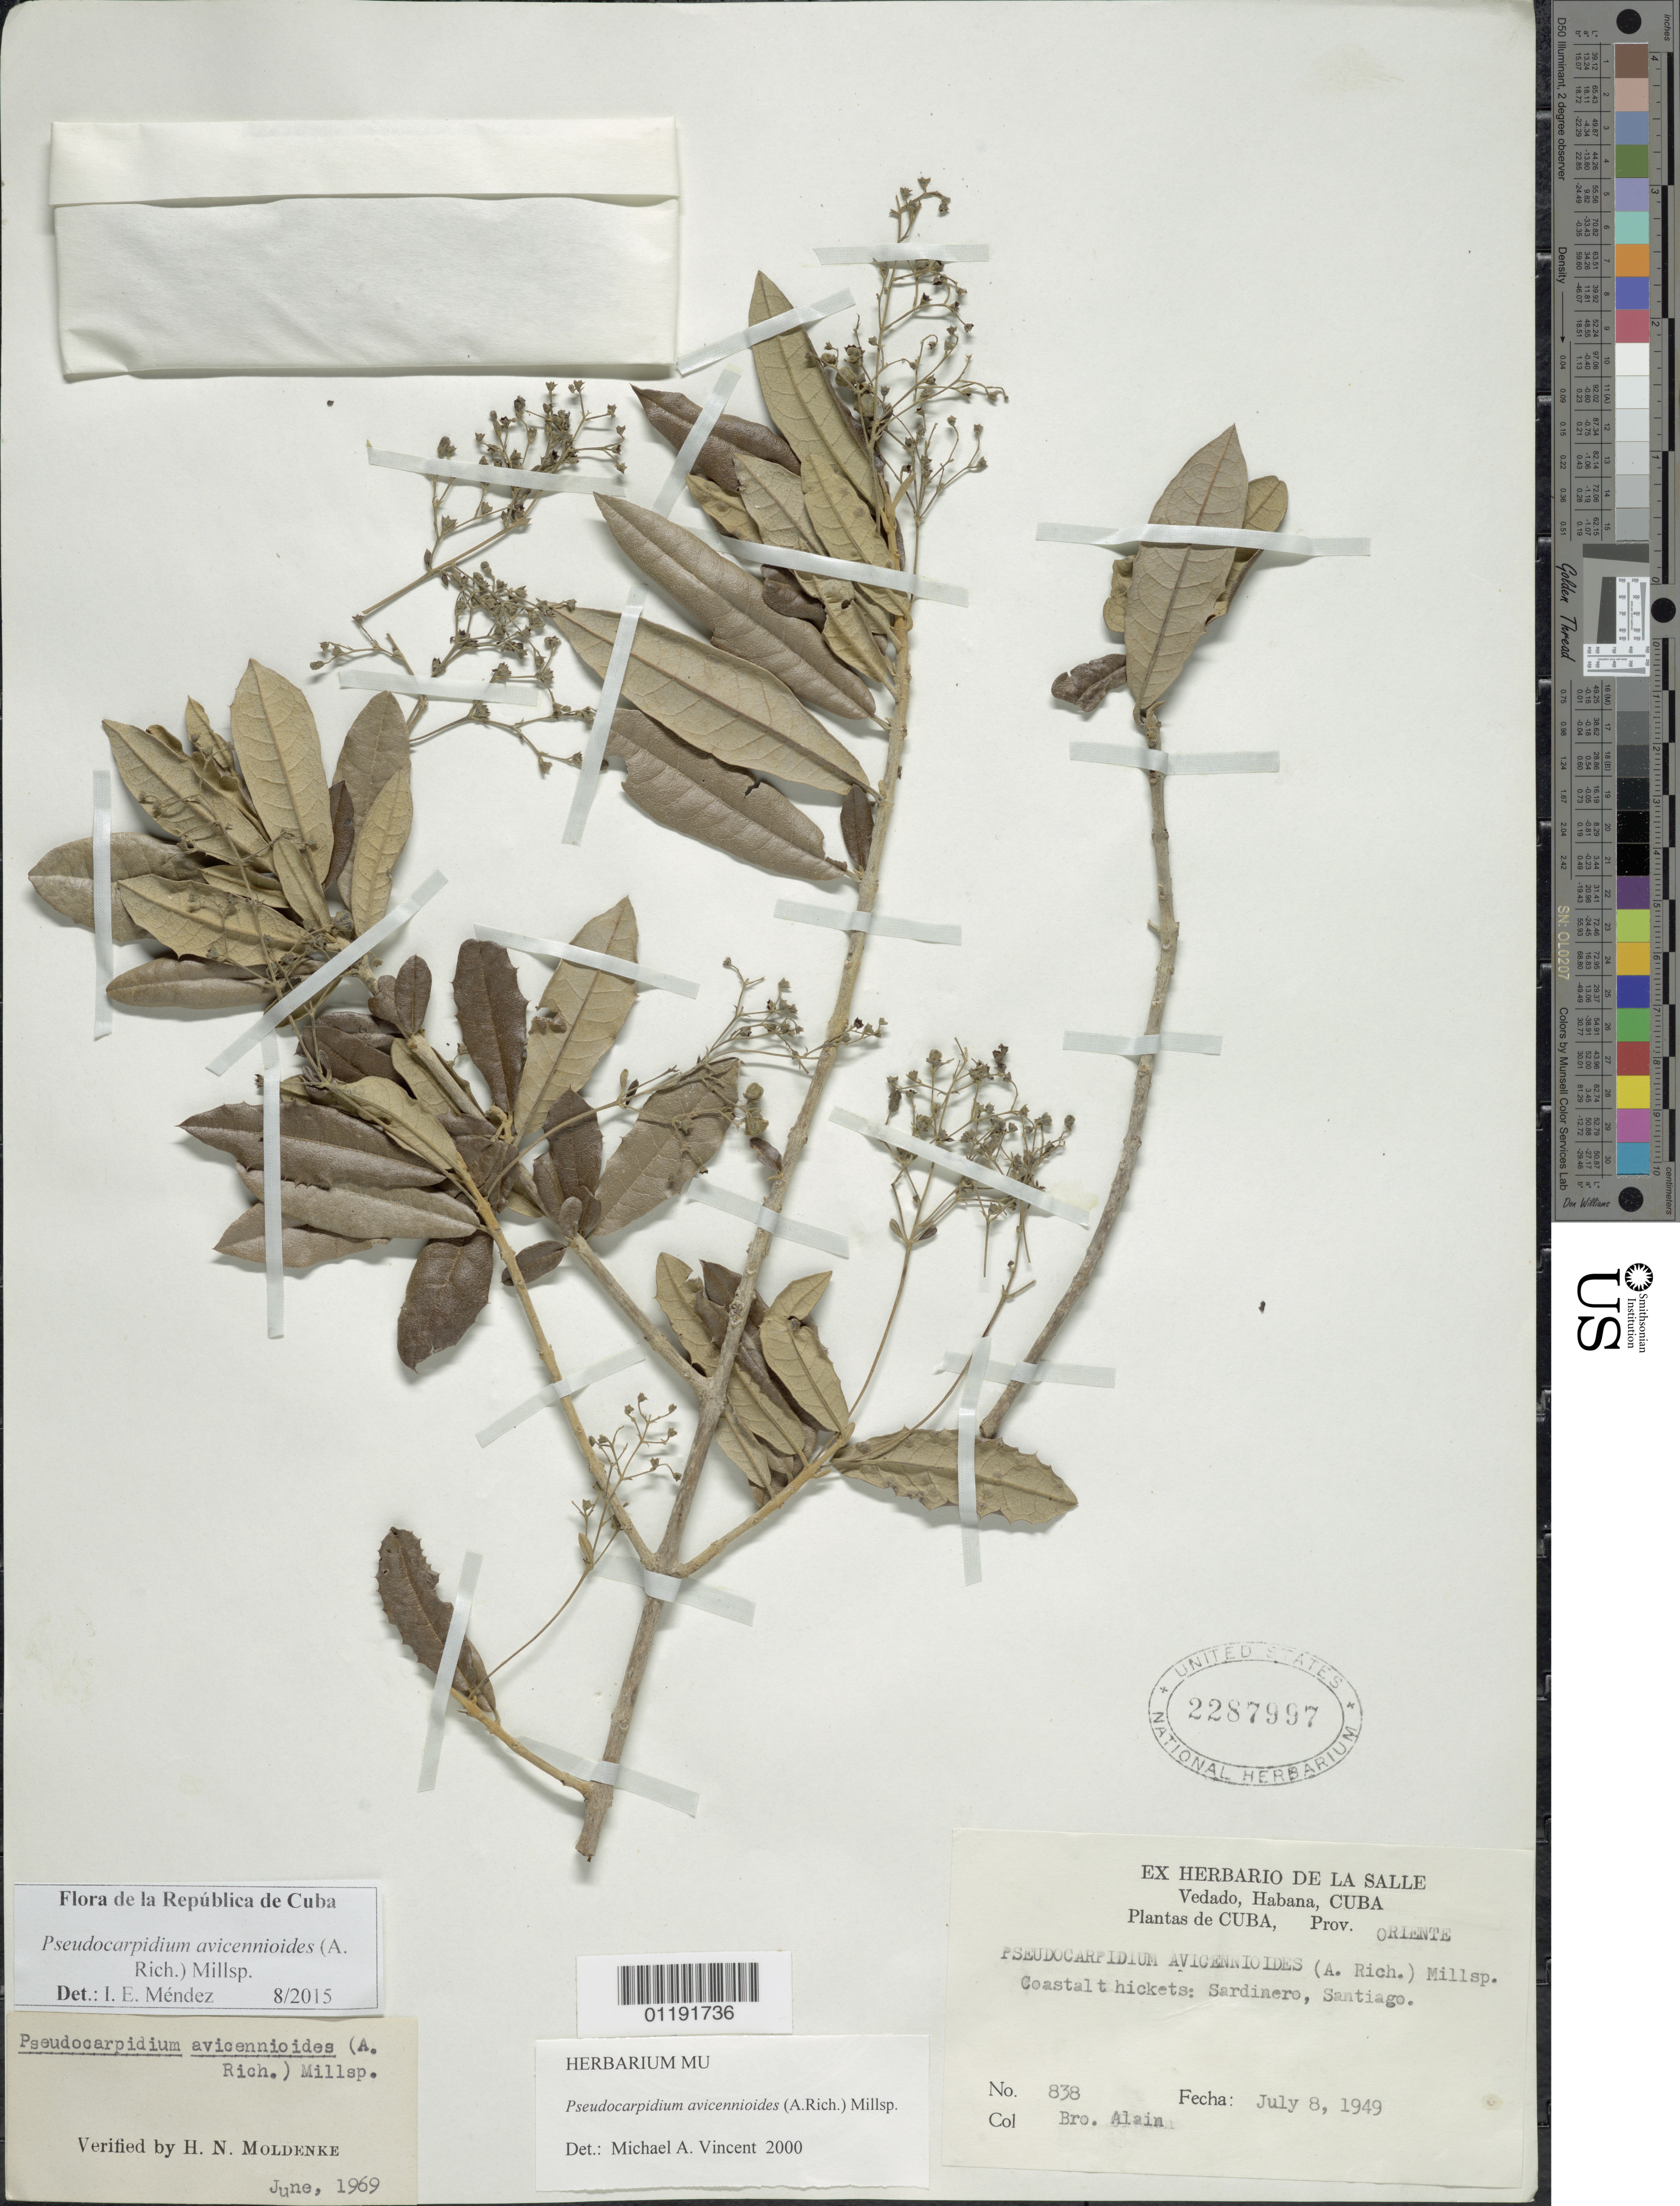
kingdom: Plantae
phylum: Tracheophyta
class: Magnoliopsida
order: Lamiales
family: Lamiaceae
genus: Pseudocarpidium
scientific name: Pseudocarpidium avicennioides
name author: (A. Rich.) Millsp.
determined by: Méndez, I. E.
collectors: A. H. Liogier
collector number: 838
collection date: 1949-07-08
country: Cuba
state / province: Santiago de Cuba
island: Cuba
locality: Sardinero, Santiago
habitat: Coastal thickets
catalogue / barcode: US 2287997